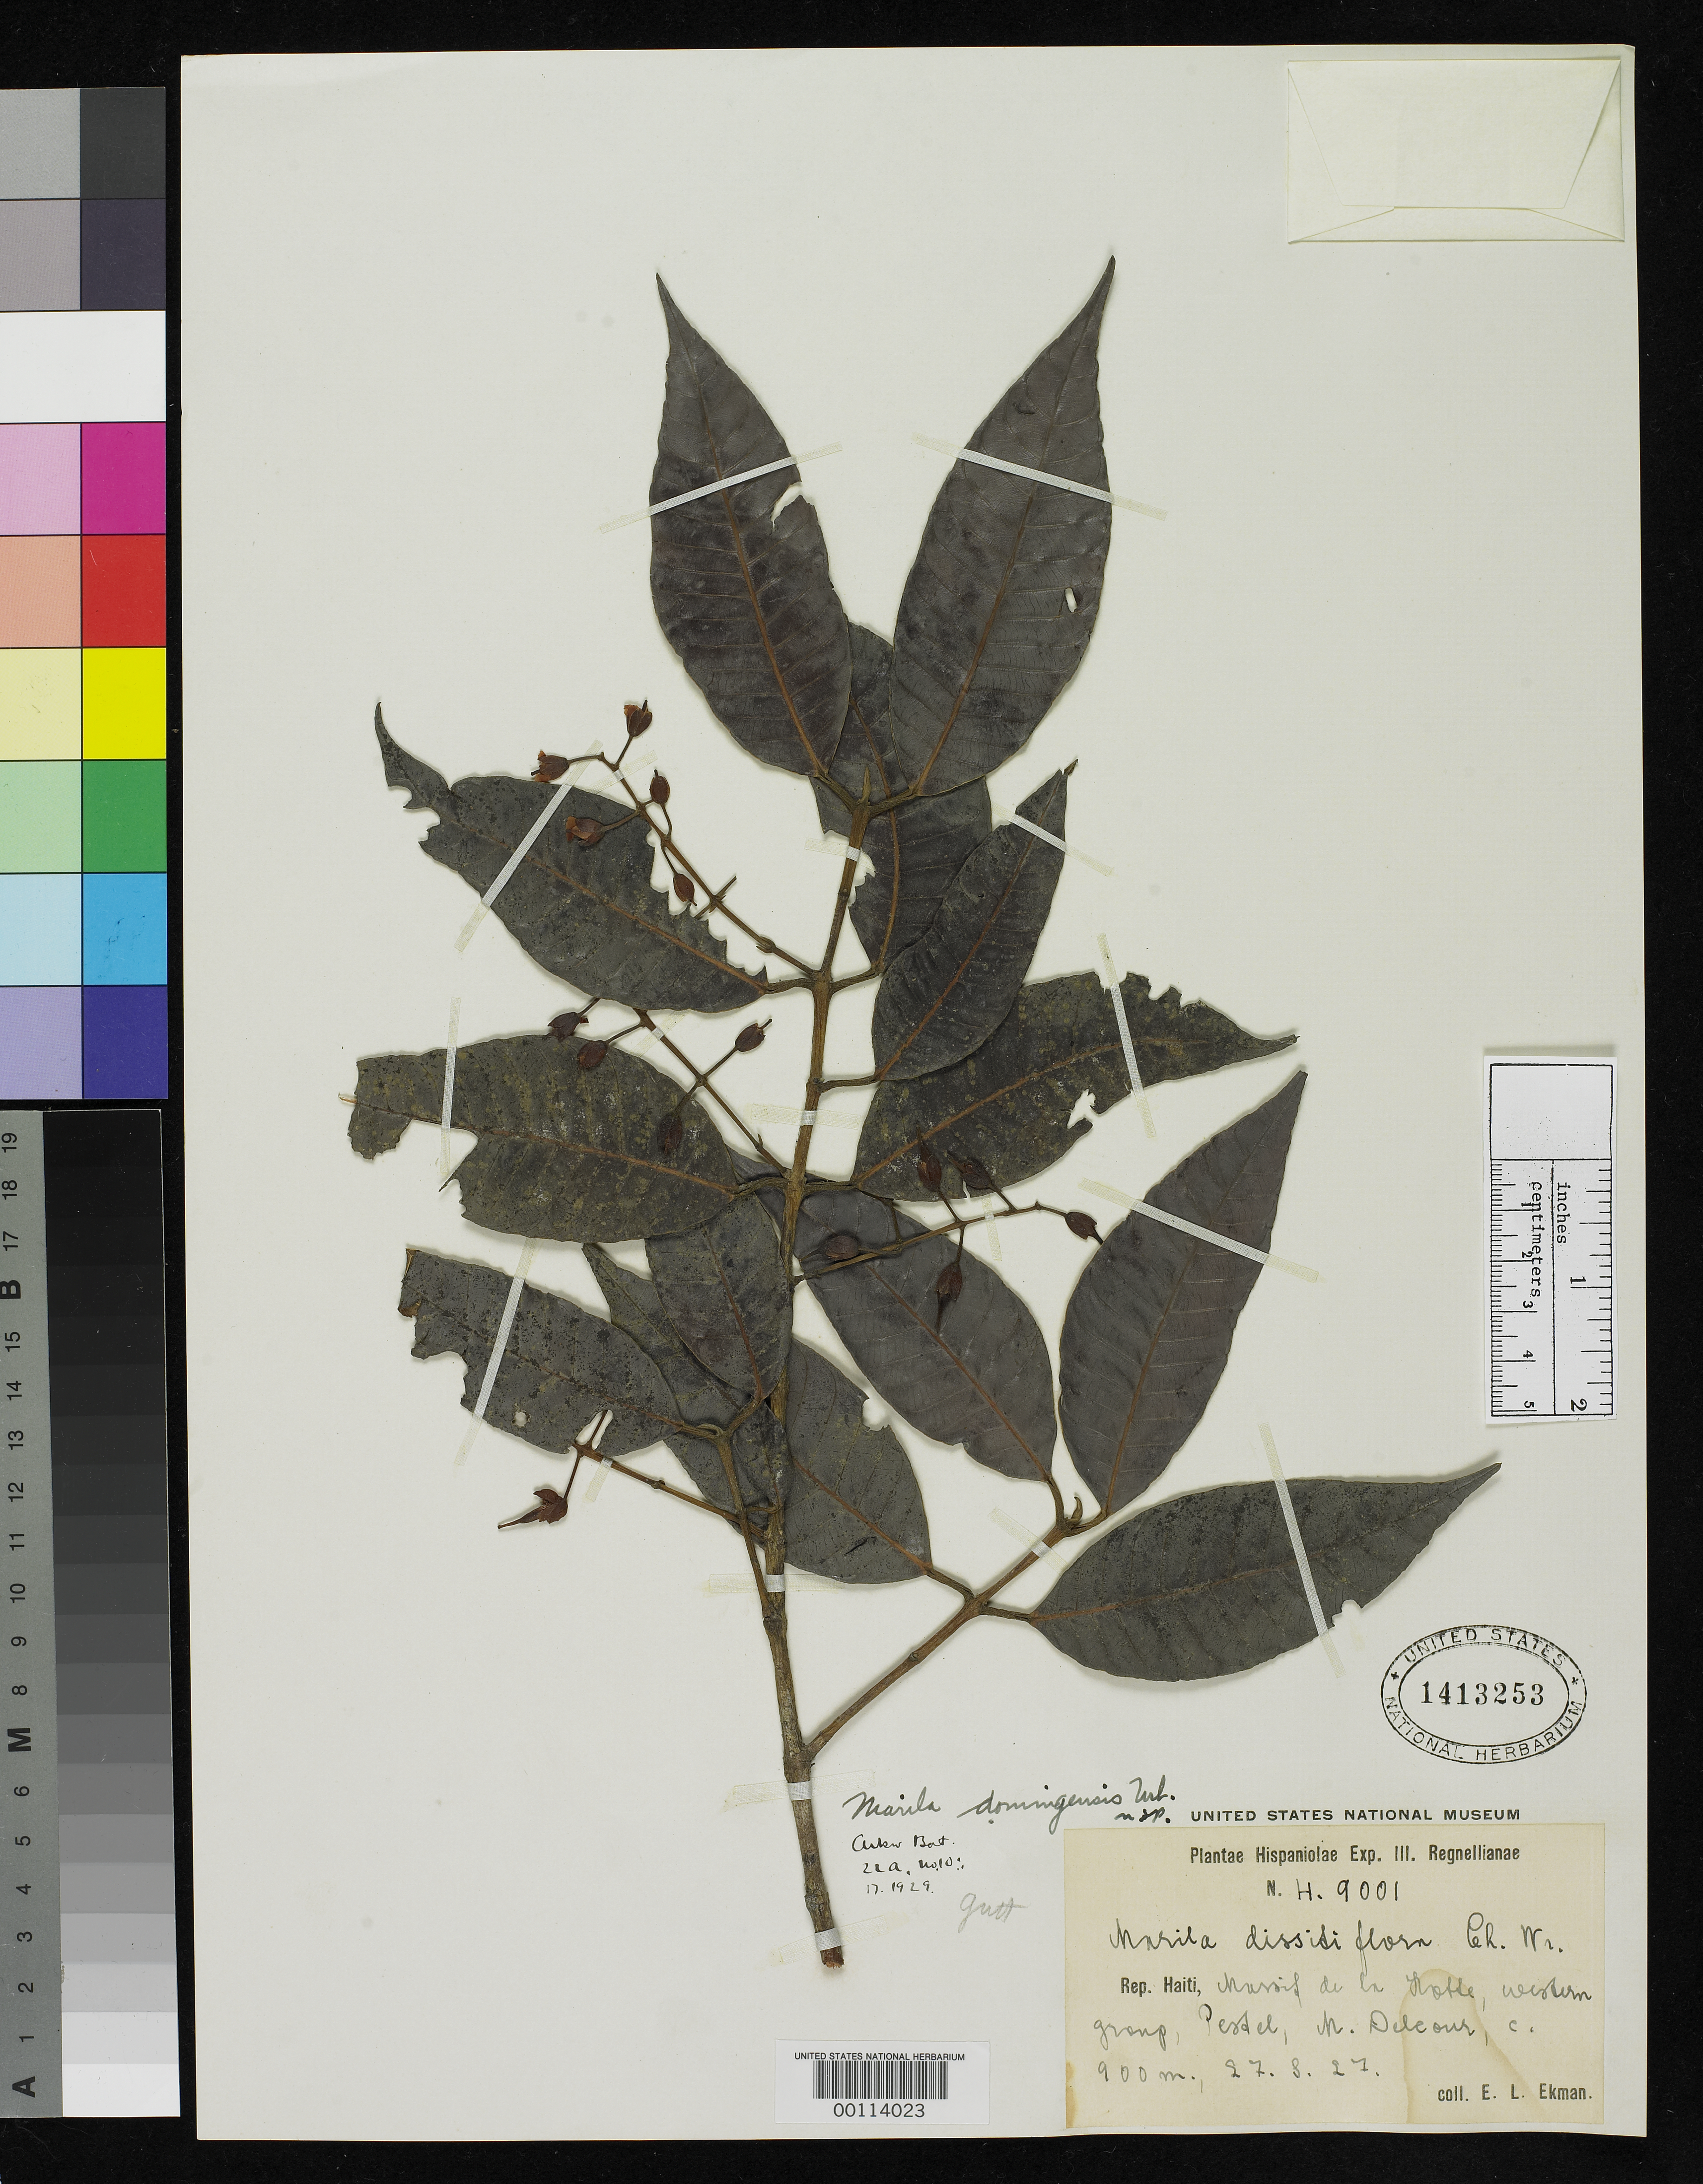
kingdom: Plantae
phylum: Tracheophyta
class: Magnoliopsida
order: Malpighiales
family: Calophyllaceae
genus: Marila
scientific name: Marila domingensis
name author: Urb.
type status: Isotype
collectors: E. L. Ekman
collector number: H 9001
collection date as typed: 27 Aug 1927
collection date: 1927-08-27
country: Haiti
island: Hispaniola Island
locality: Massif de La Hotte, occidentali prope Pestel, montibus Morne Delccur. [= Morne Delcourt?].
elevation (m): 900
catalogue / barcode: US 1413253